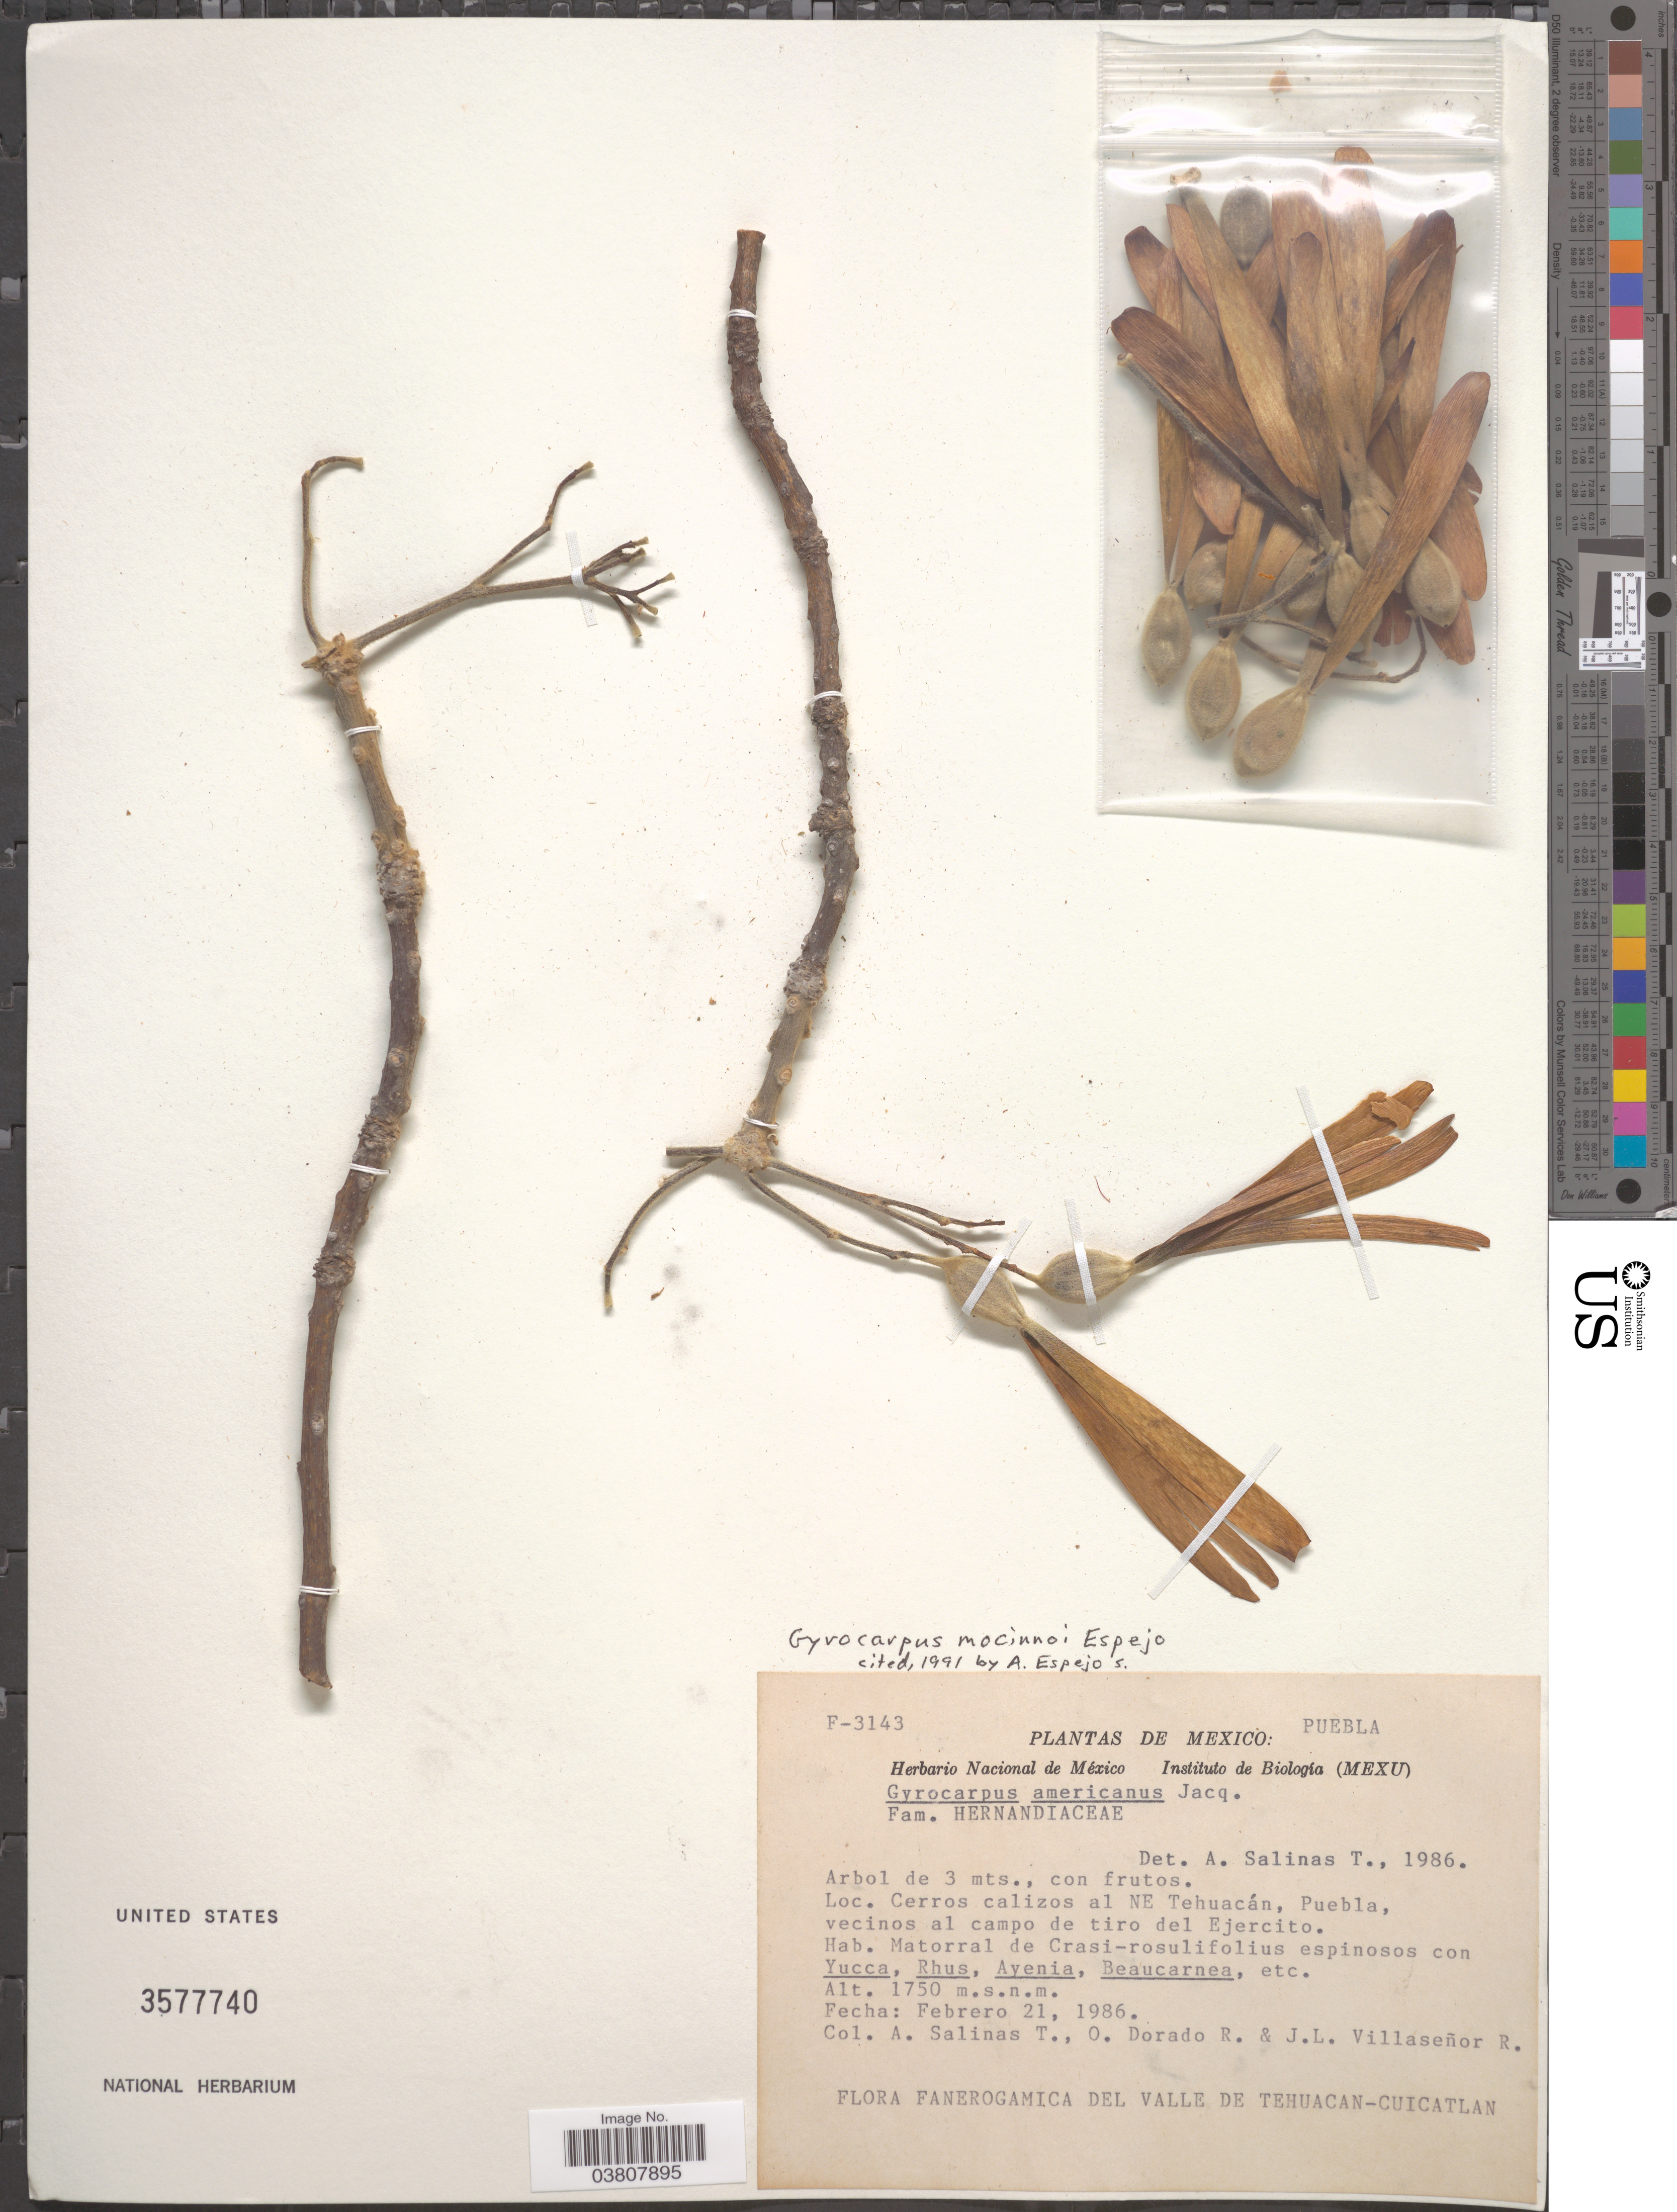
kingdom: Plantae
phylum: Tracheophyta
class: Magnoliopsida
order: Laurales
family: Hernandiaceae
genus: Gyrocarpus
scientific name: Gyrocarpus mocinoi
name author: Espejo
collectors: A. Salinas T., O. Dorado R. & J. L. Villasenor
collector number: F-3143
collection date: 1986-02-21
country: Mexico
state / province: Puebla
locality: Cerros calizos al NE Tehuacán, vecinos al campo de tiro del Ejercito.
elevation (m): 1750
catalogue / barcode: US 3577740